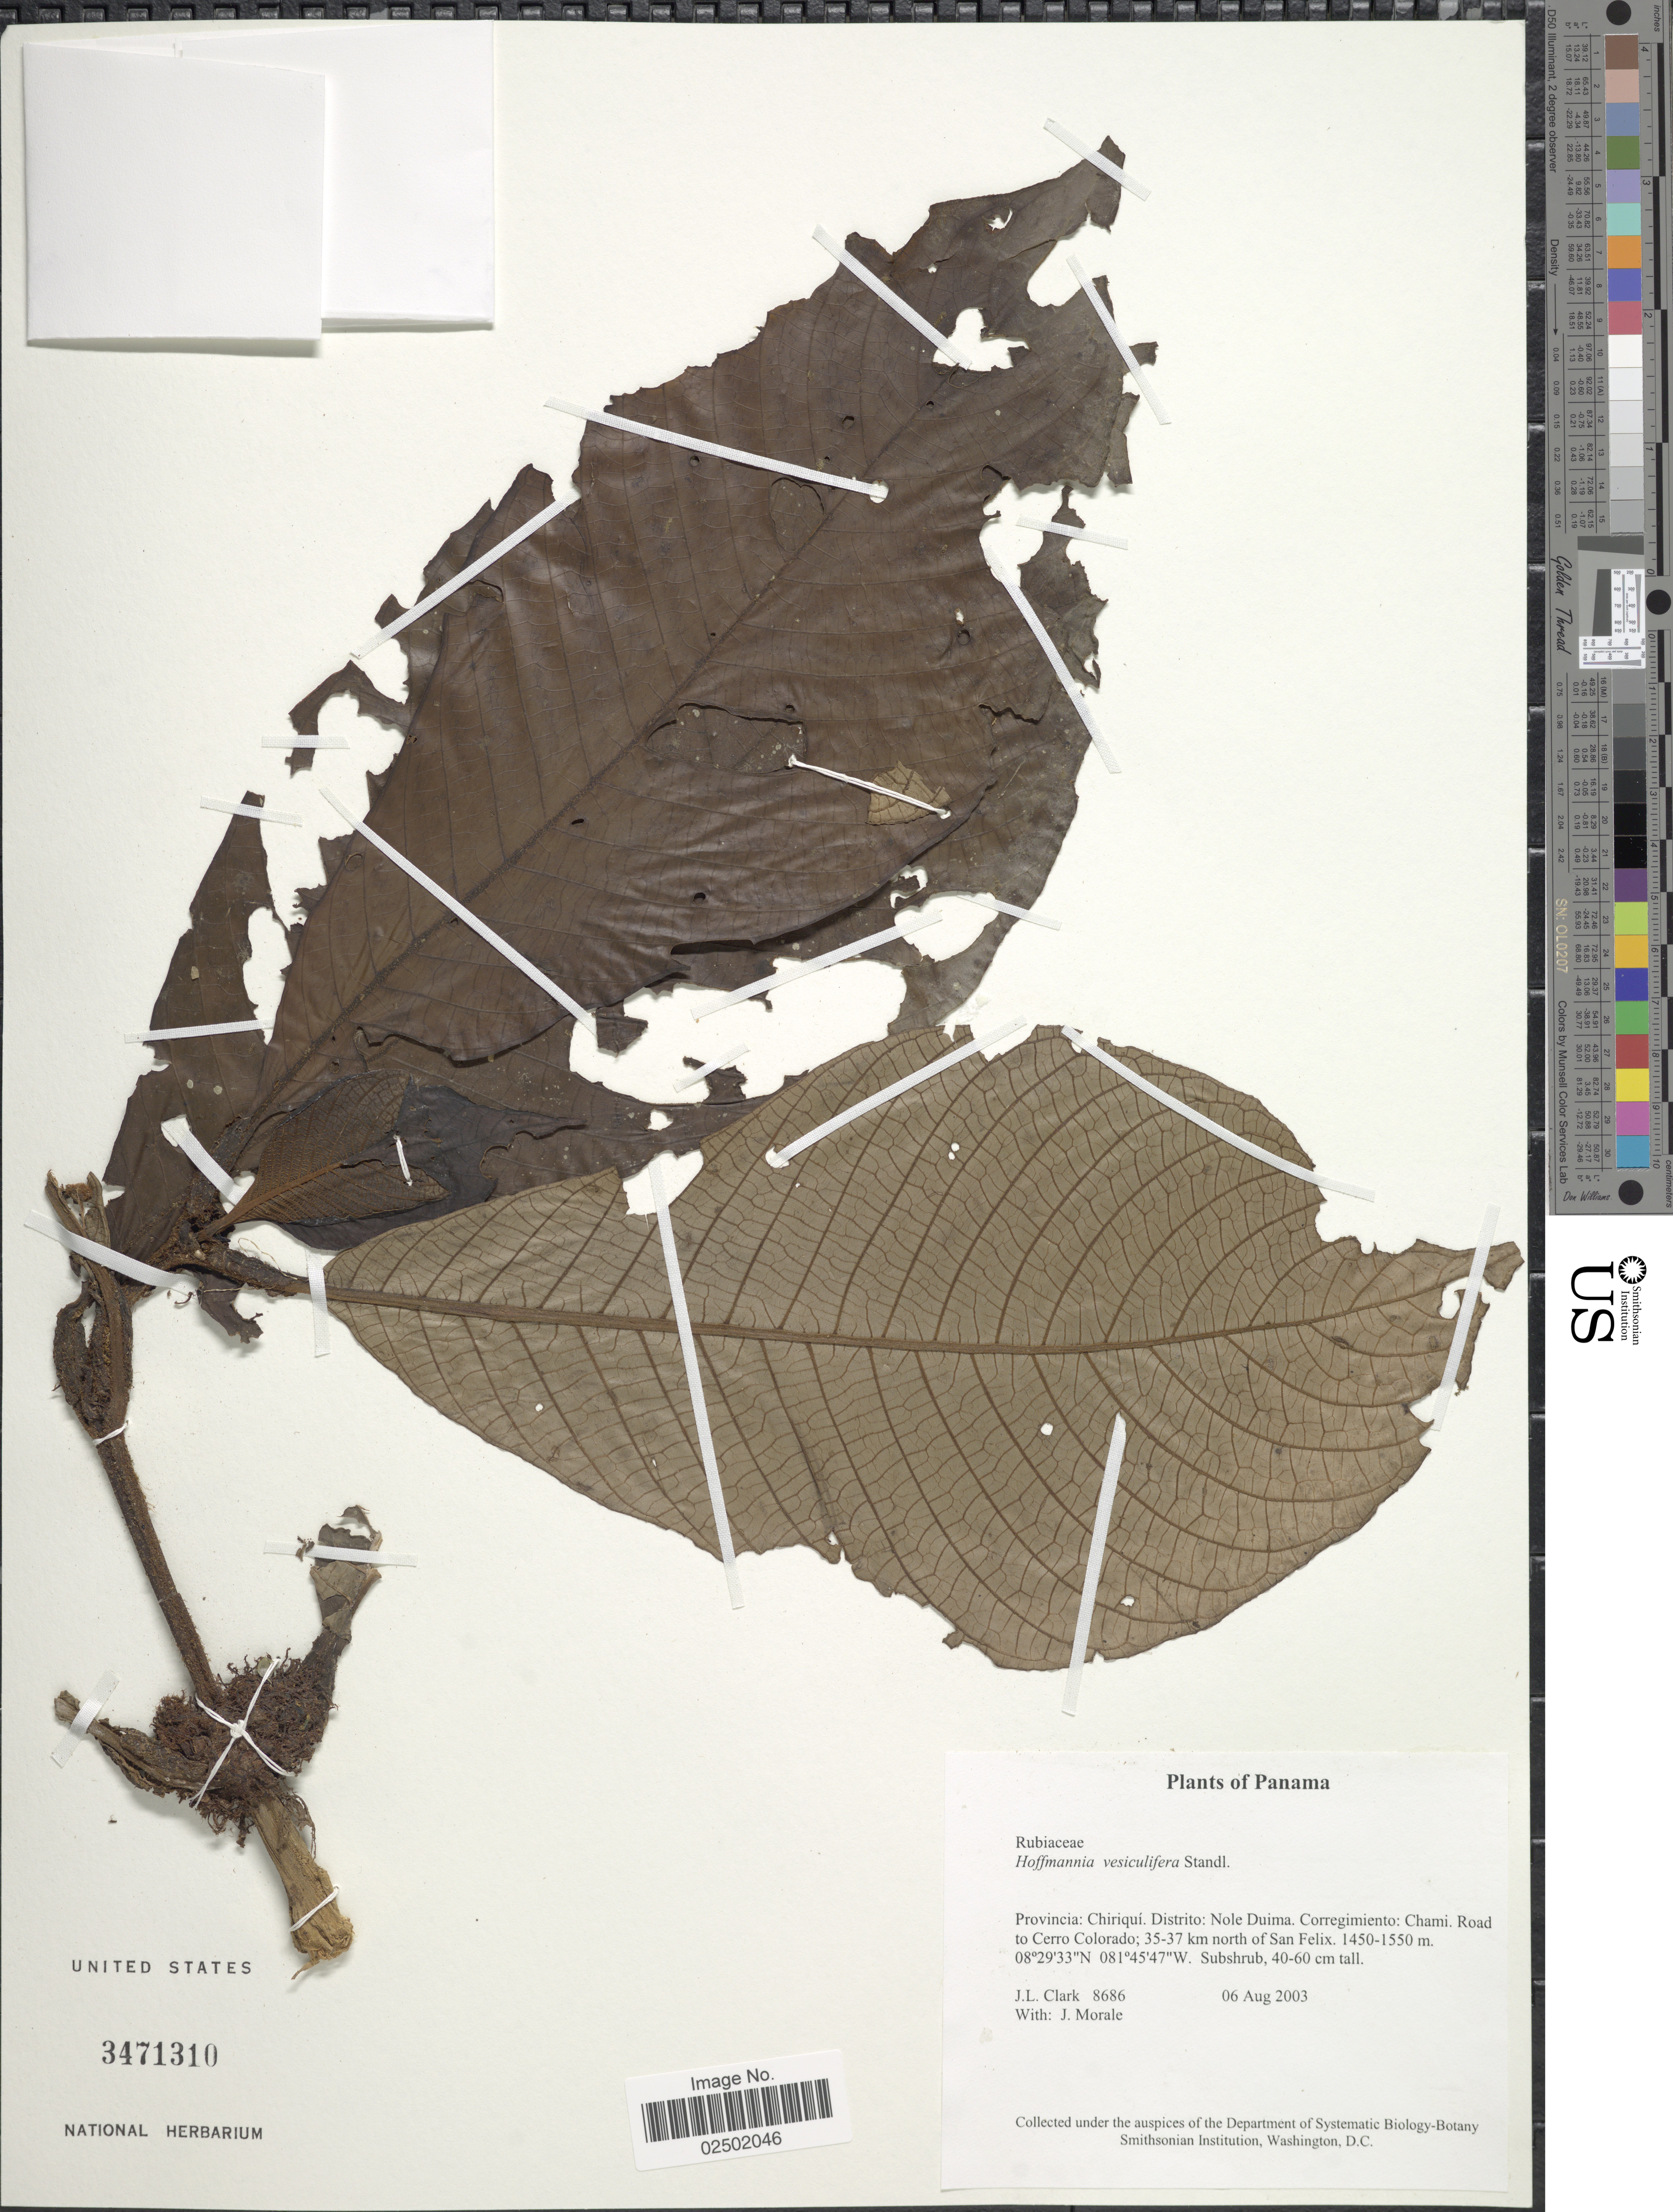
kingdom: Plantae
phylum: Tracheophyta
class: Magnoliopsida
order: Gentianales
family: Rubiaceae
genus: Hoffmannia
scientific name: Hoffmannia vesiculifera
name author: Standl.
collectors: J. L. Clark & J. Morale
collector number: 8686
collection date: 2003-08-06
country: Panama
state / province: Chiriqui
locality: Provincia: Chiriqui. Distrito: Nole Duima. Corregimiento: Chami, Road to Cerro Colorado; 35-37 km north of San Felix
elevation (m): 1450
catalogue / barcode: US 3471310